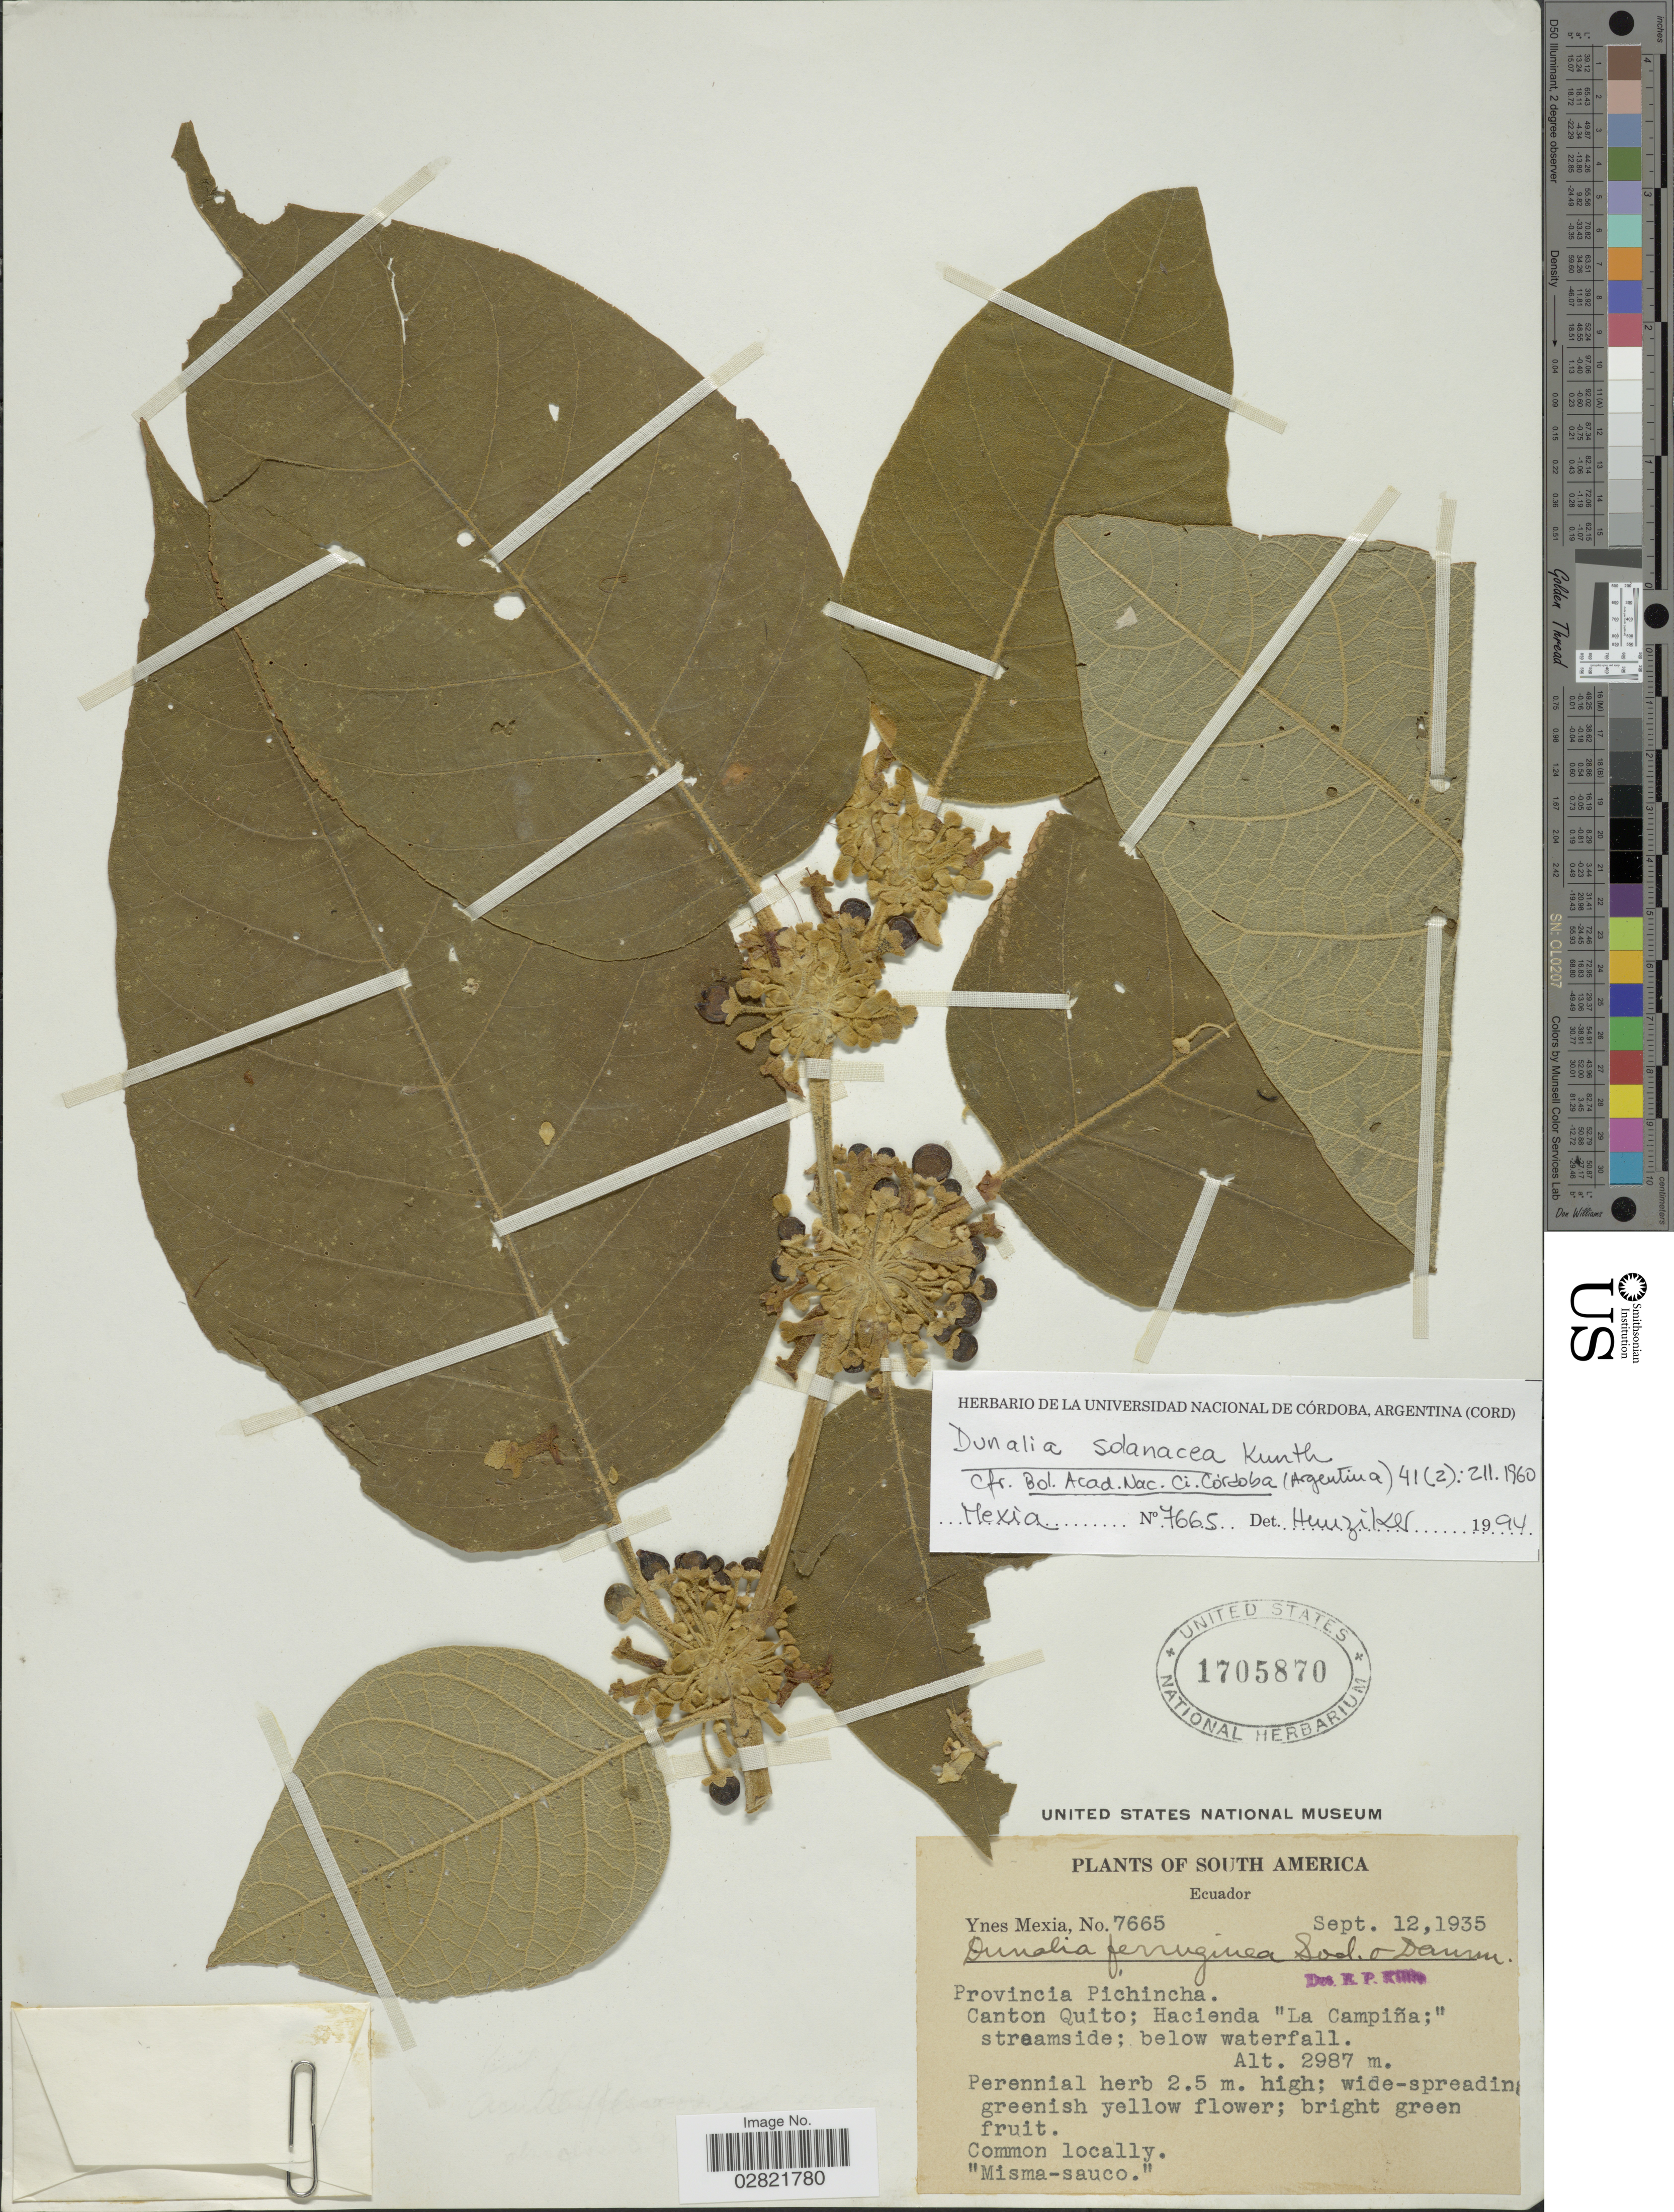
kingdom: Plantae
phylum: Tracheophyta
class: Magnoliopsida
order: Solanales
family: Solanaceae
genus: Dunalia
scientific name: Dunalia solanacea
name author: Kunth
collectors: Y. Mexia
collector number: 7665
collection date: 1935-09-12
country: Ecuador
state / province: Pichincha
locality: Canton Quito; Hacienda "La Campiña;".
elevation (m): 2987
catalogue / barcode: US 1705870